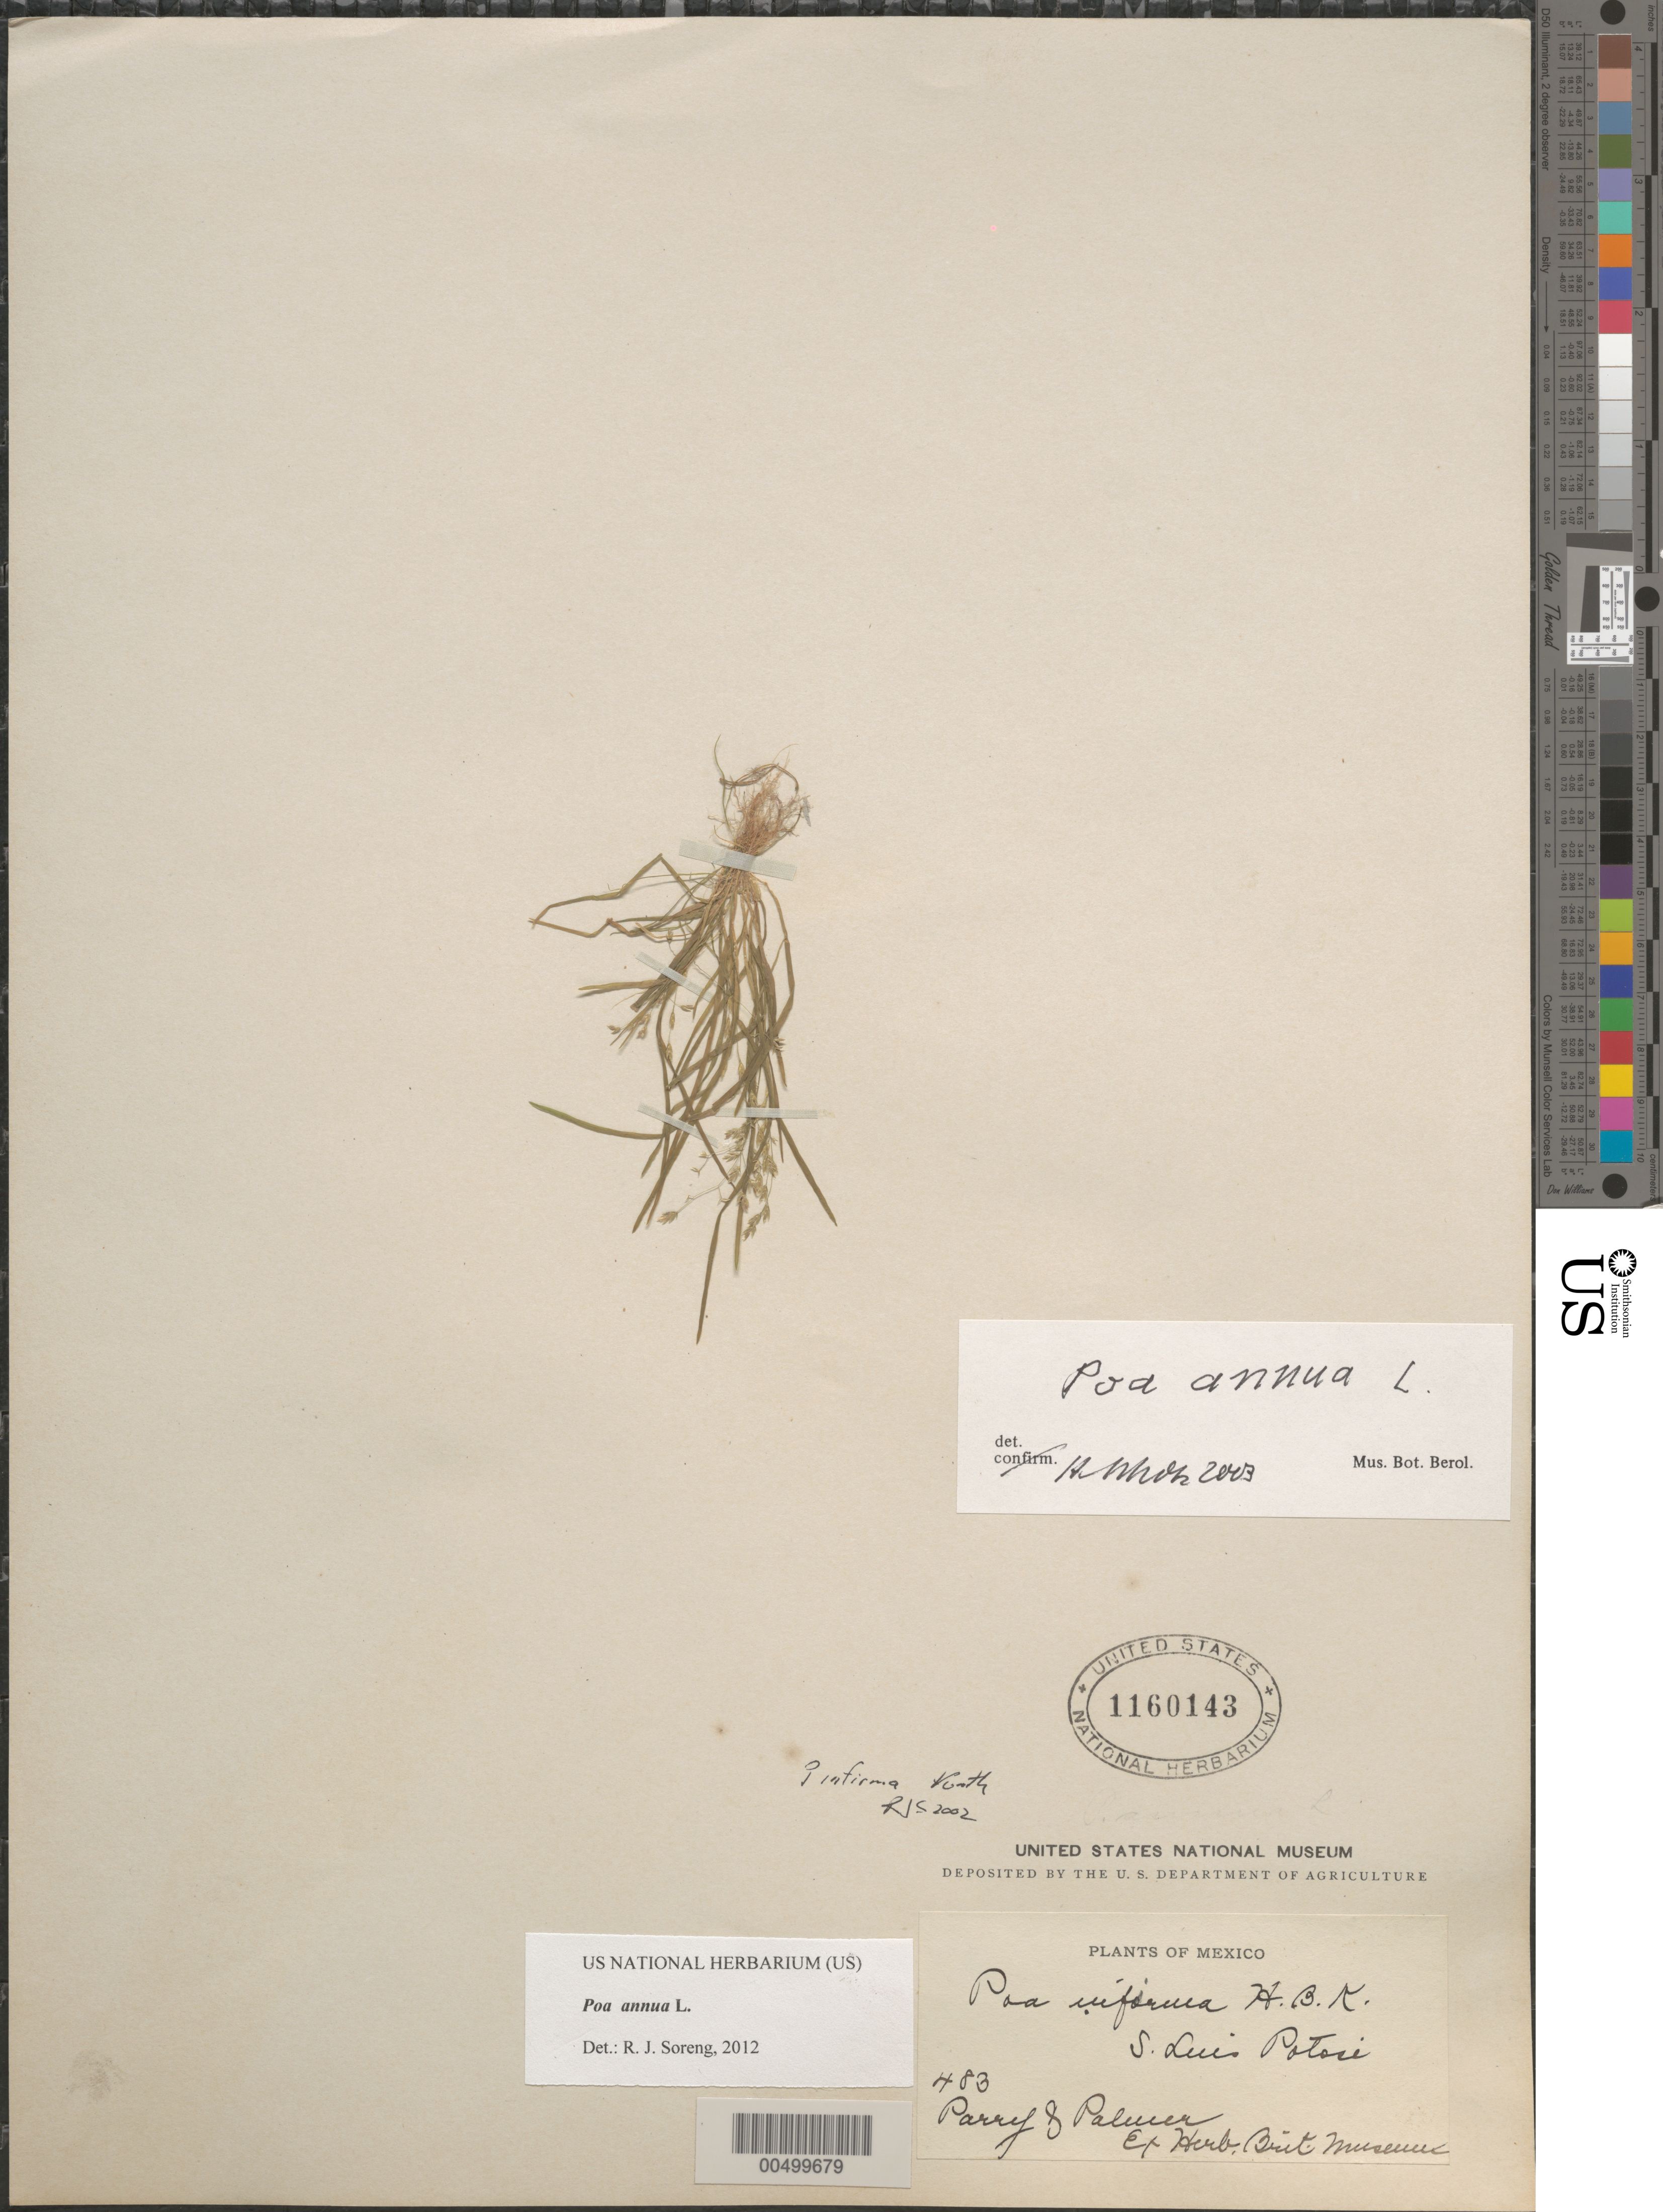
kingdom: Plantae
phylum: Tracheophyta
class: Liliopsida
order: Poales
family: Poaceae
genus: Poa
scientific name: Poa annua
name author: L.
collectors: E. Palmer & C. C. Parry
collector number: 483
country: Mexico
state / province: San Luis Potosi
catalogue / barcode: US 1160143